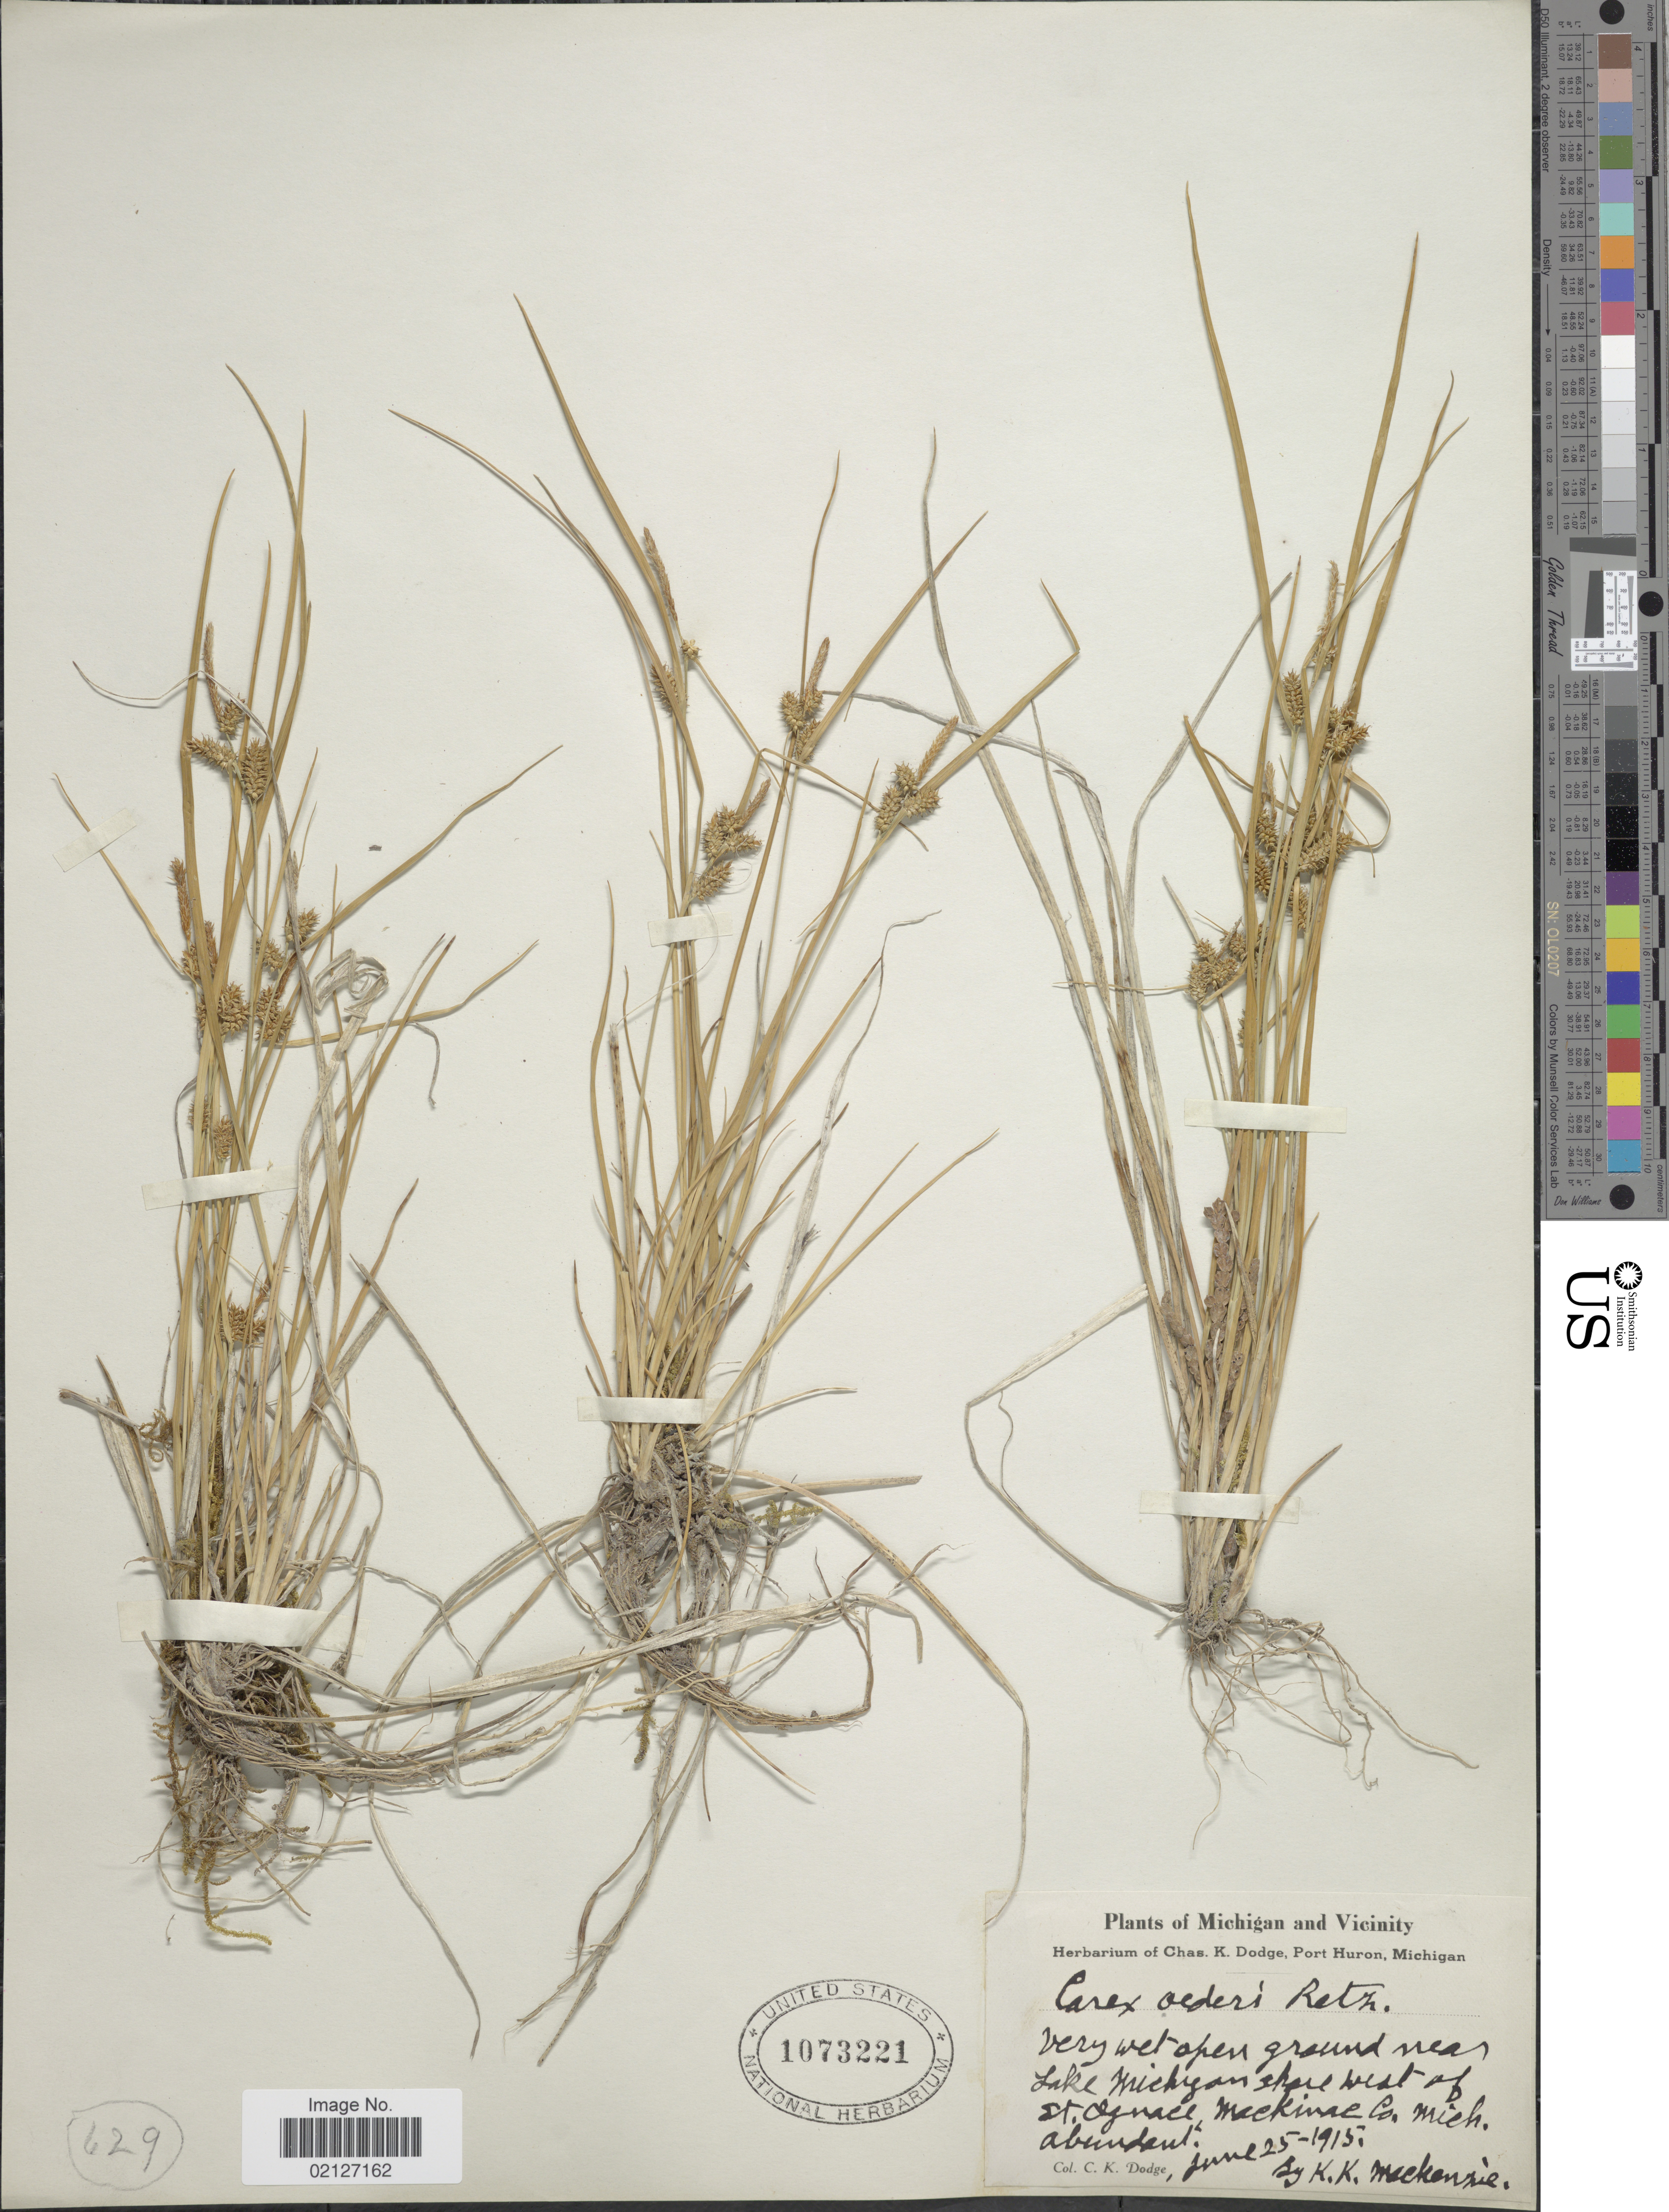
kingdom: Plantae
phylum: Tracheophyta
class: Liliopsida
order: Poales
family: Cyperaceae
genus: Carex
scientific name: Carex oederi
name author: Retz.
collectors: C. Dodge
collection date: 1915-06-25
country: United States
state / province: Michigan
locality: Michigan and vicinity, very wet open ground near Lake Michigan shore west of St. Agnell, Mackinac Co.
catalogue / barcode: US 1073221